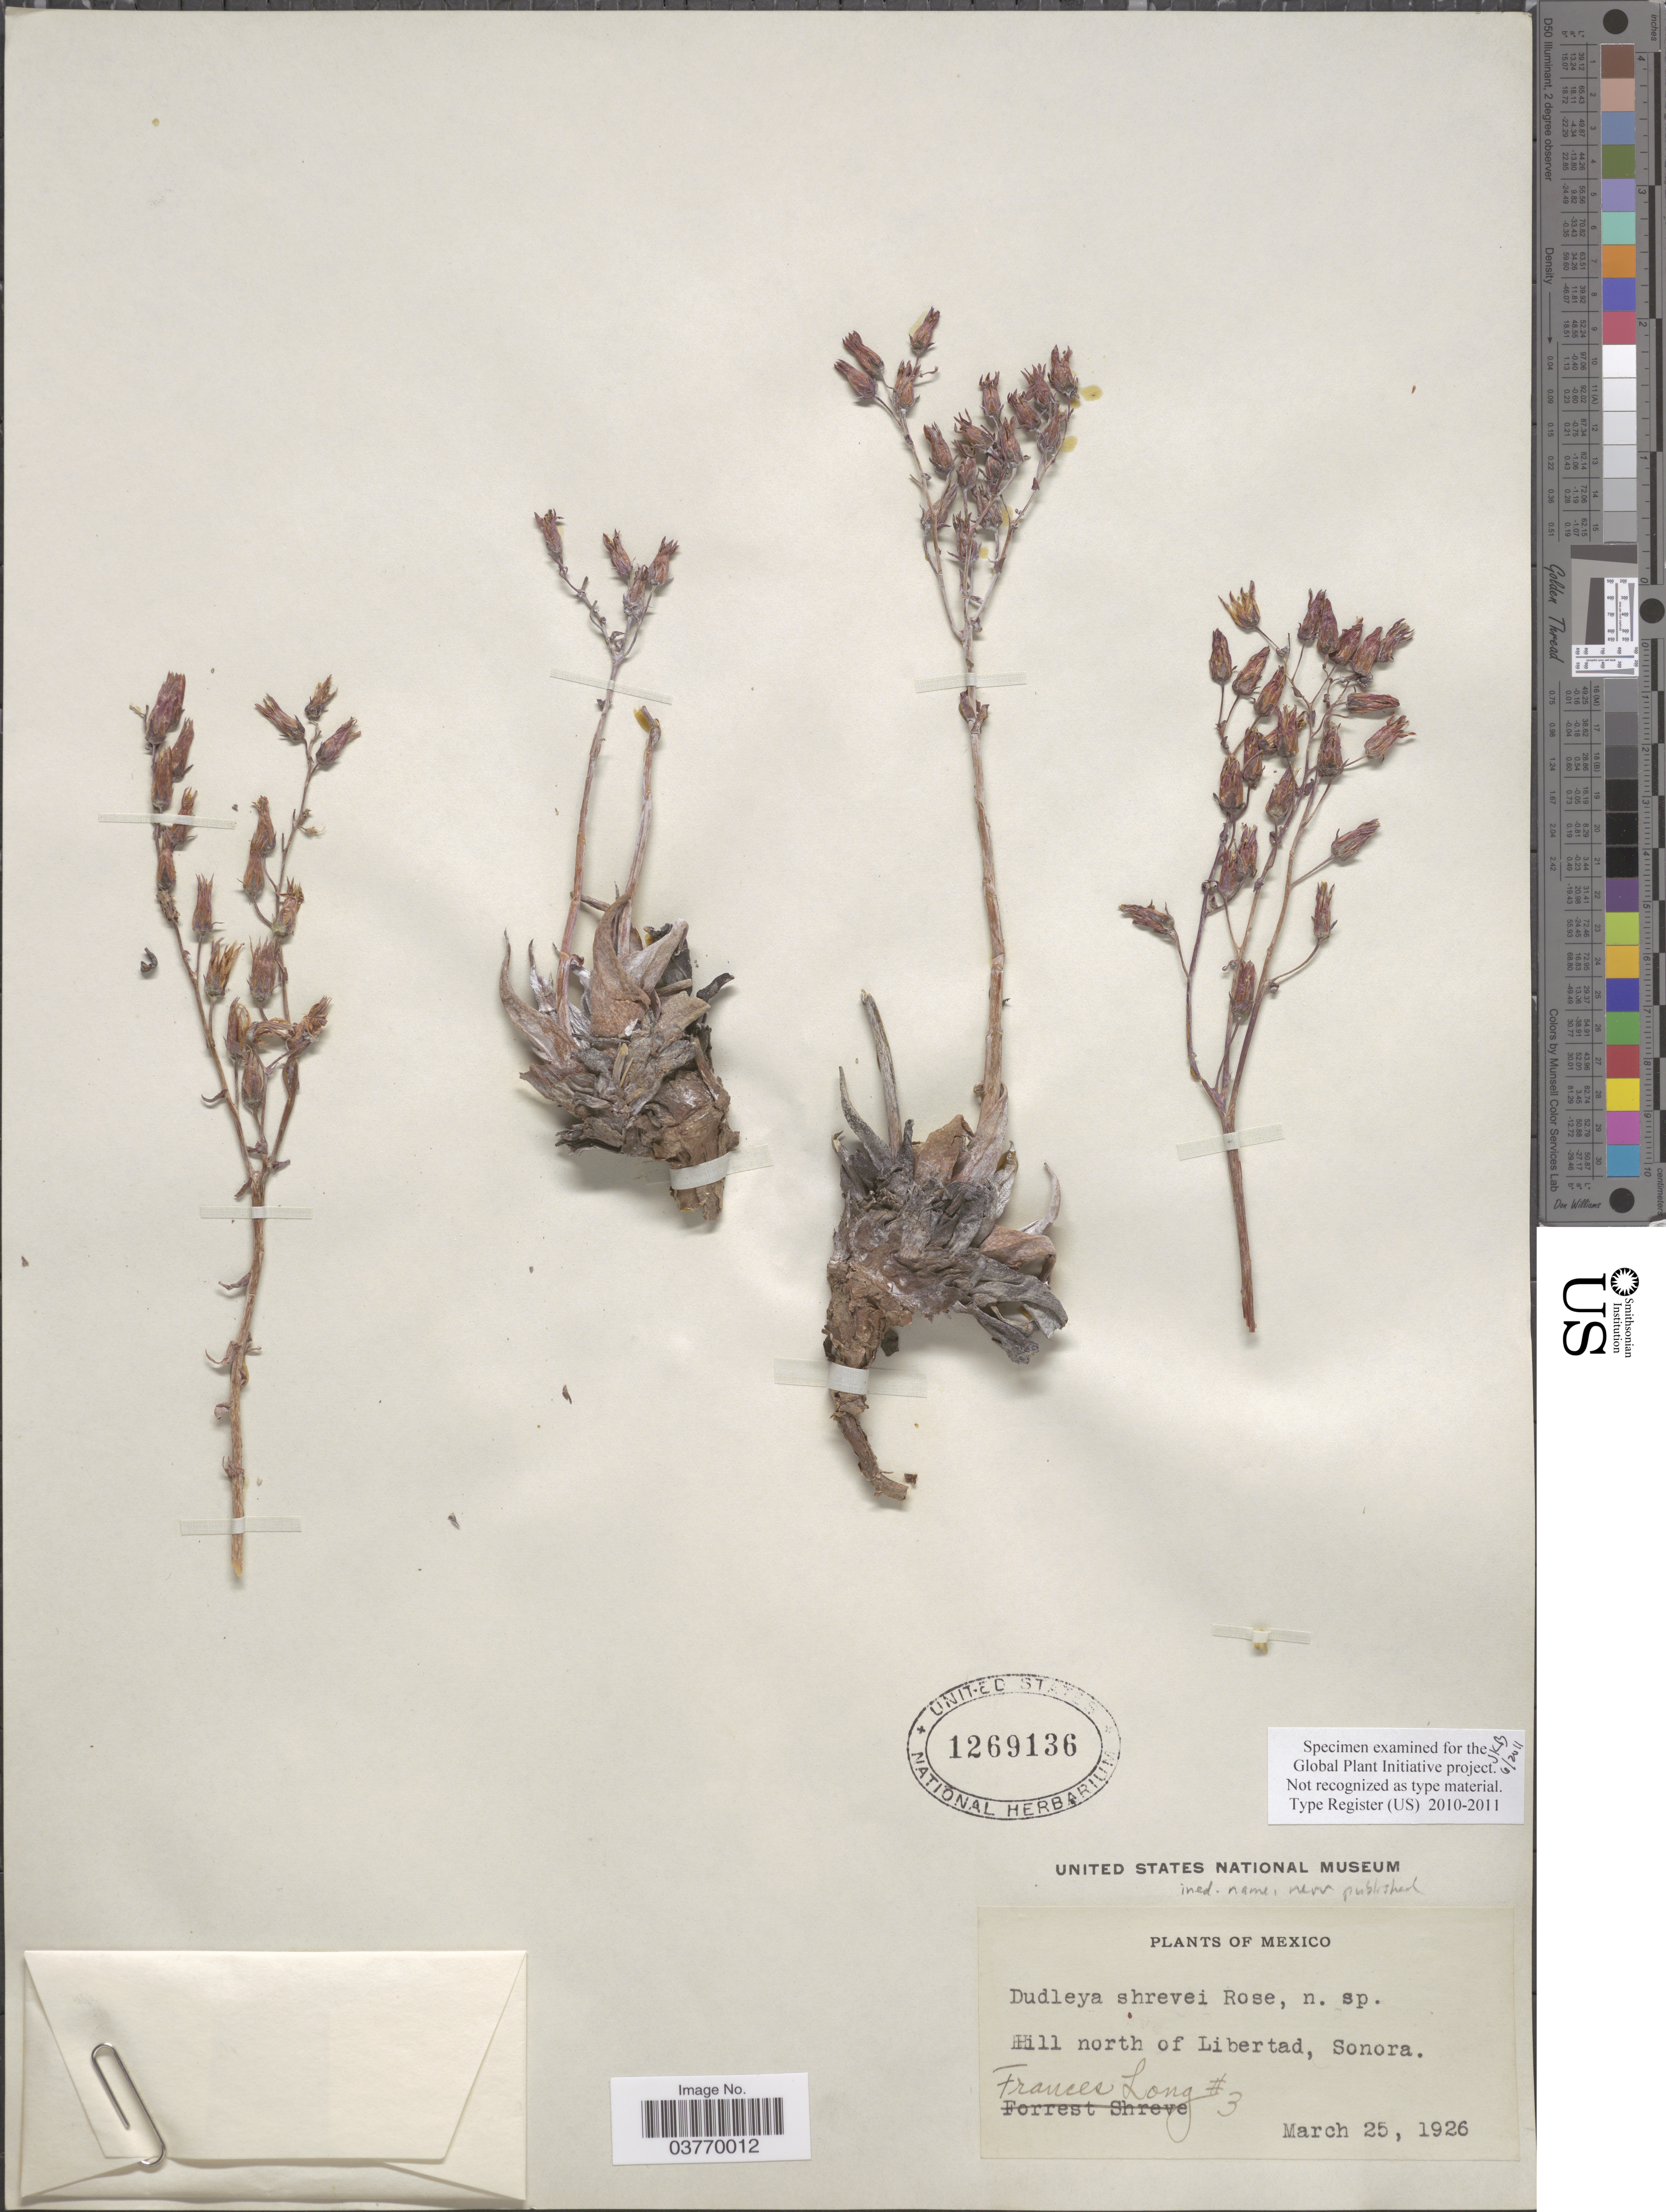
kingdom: Plantae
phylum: Tracheophyta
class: Magnoliopsida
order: Saxifragales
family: Crassulaceae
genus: Dudleya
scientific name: Dudleya shrevei Rose, ined.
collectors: F. Long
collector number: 3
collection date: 1926-03-25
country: Mexico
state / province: Sonora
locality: Hill north of Libertad.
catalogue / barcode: US 1269136